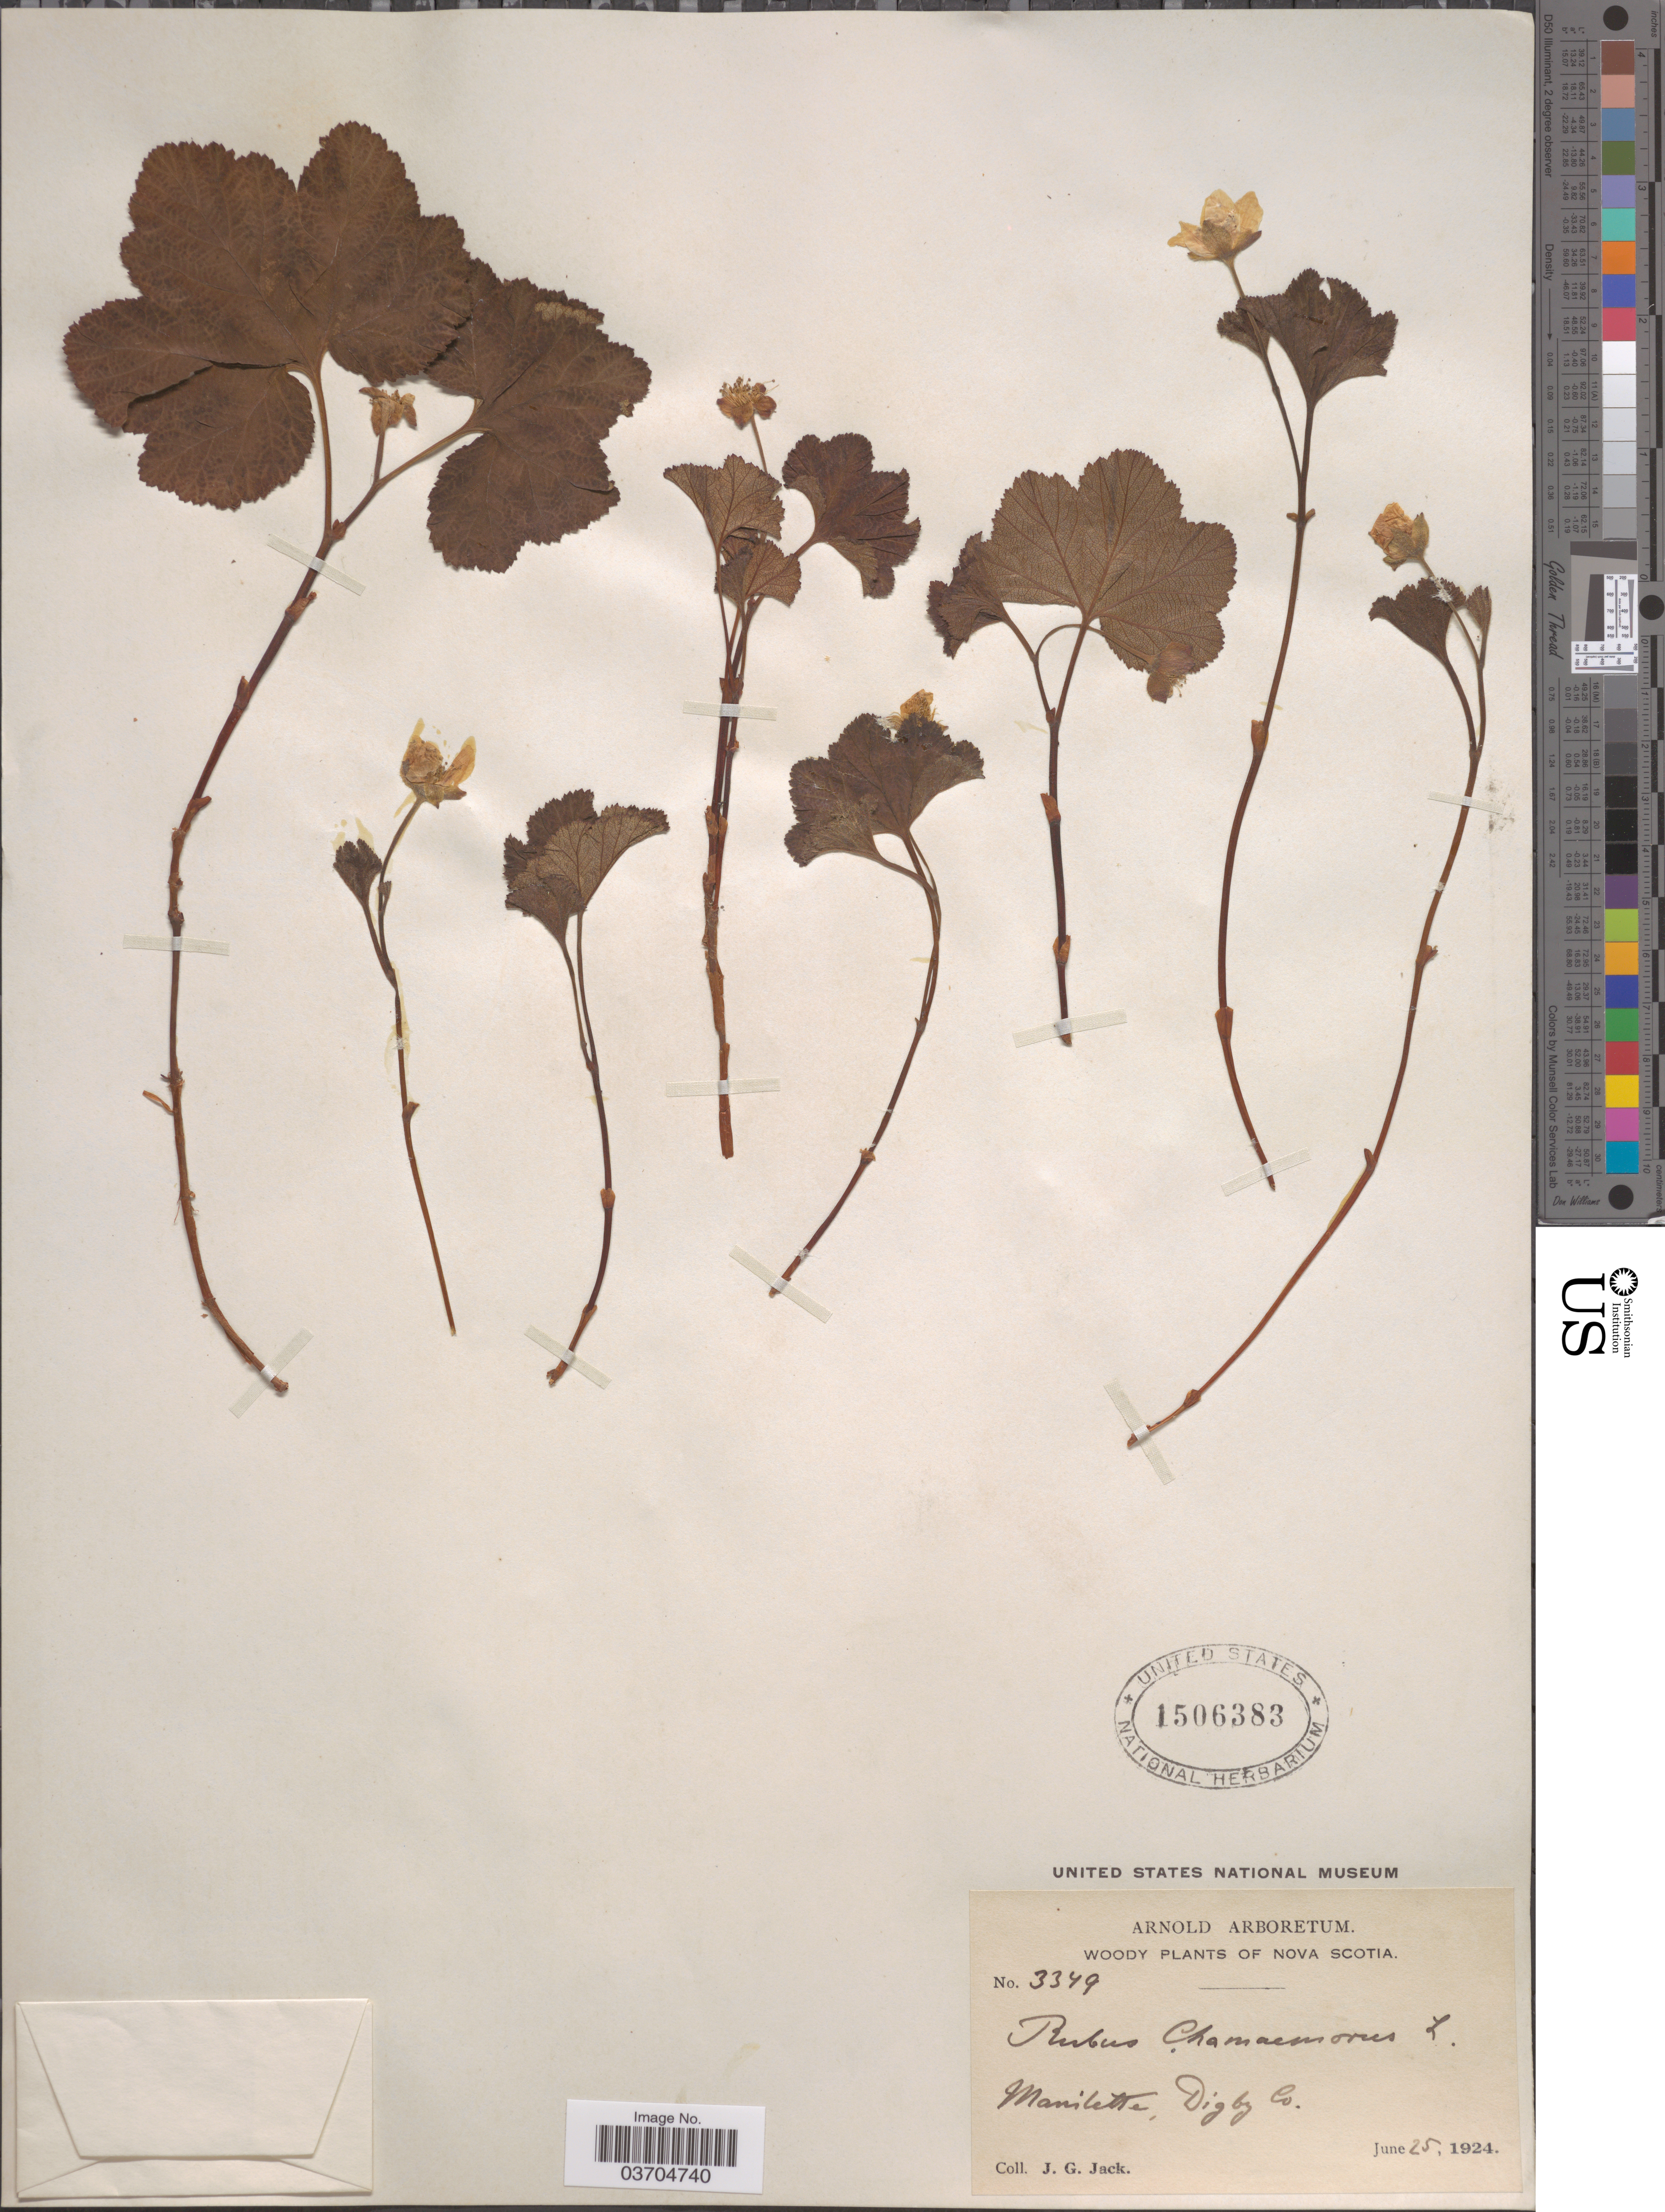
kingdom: Plantae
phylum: Tracheophyta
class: Magnoliopsida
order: Rosales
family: Rosaceae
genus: Rubus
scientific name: Rubus chamaemorus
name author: L.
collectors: J. G. Jack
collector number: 3349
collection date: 1924-06-25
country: Canada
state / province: Nova Scotia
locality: Manilette, Digby Co.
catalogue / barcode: US 1506383